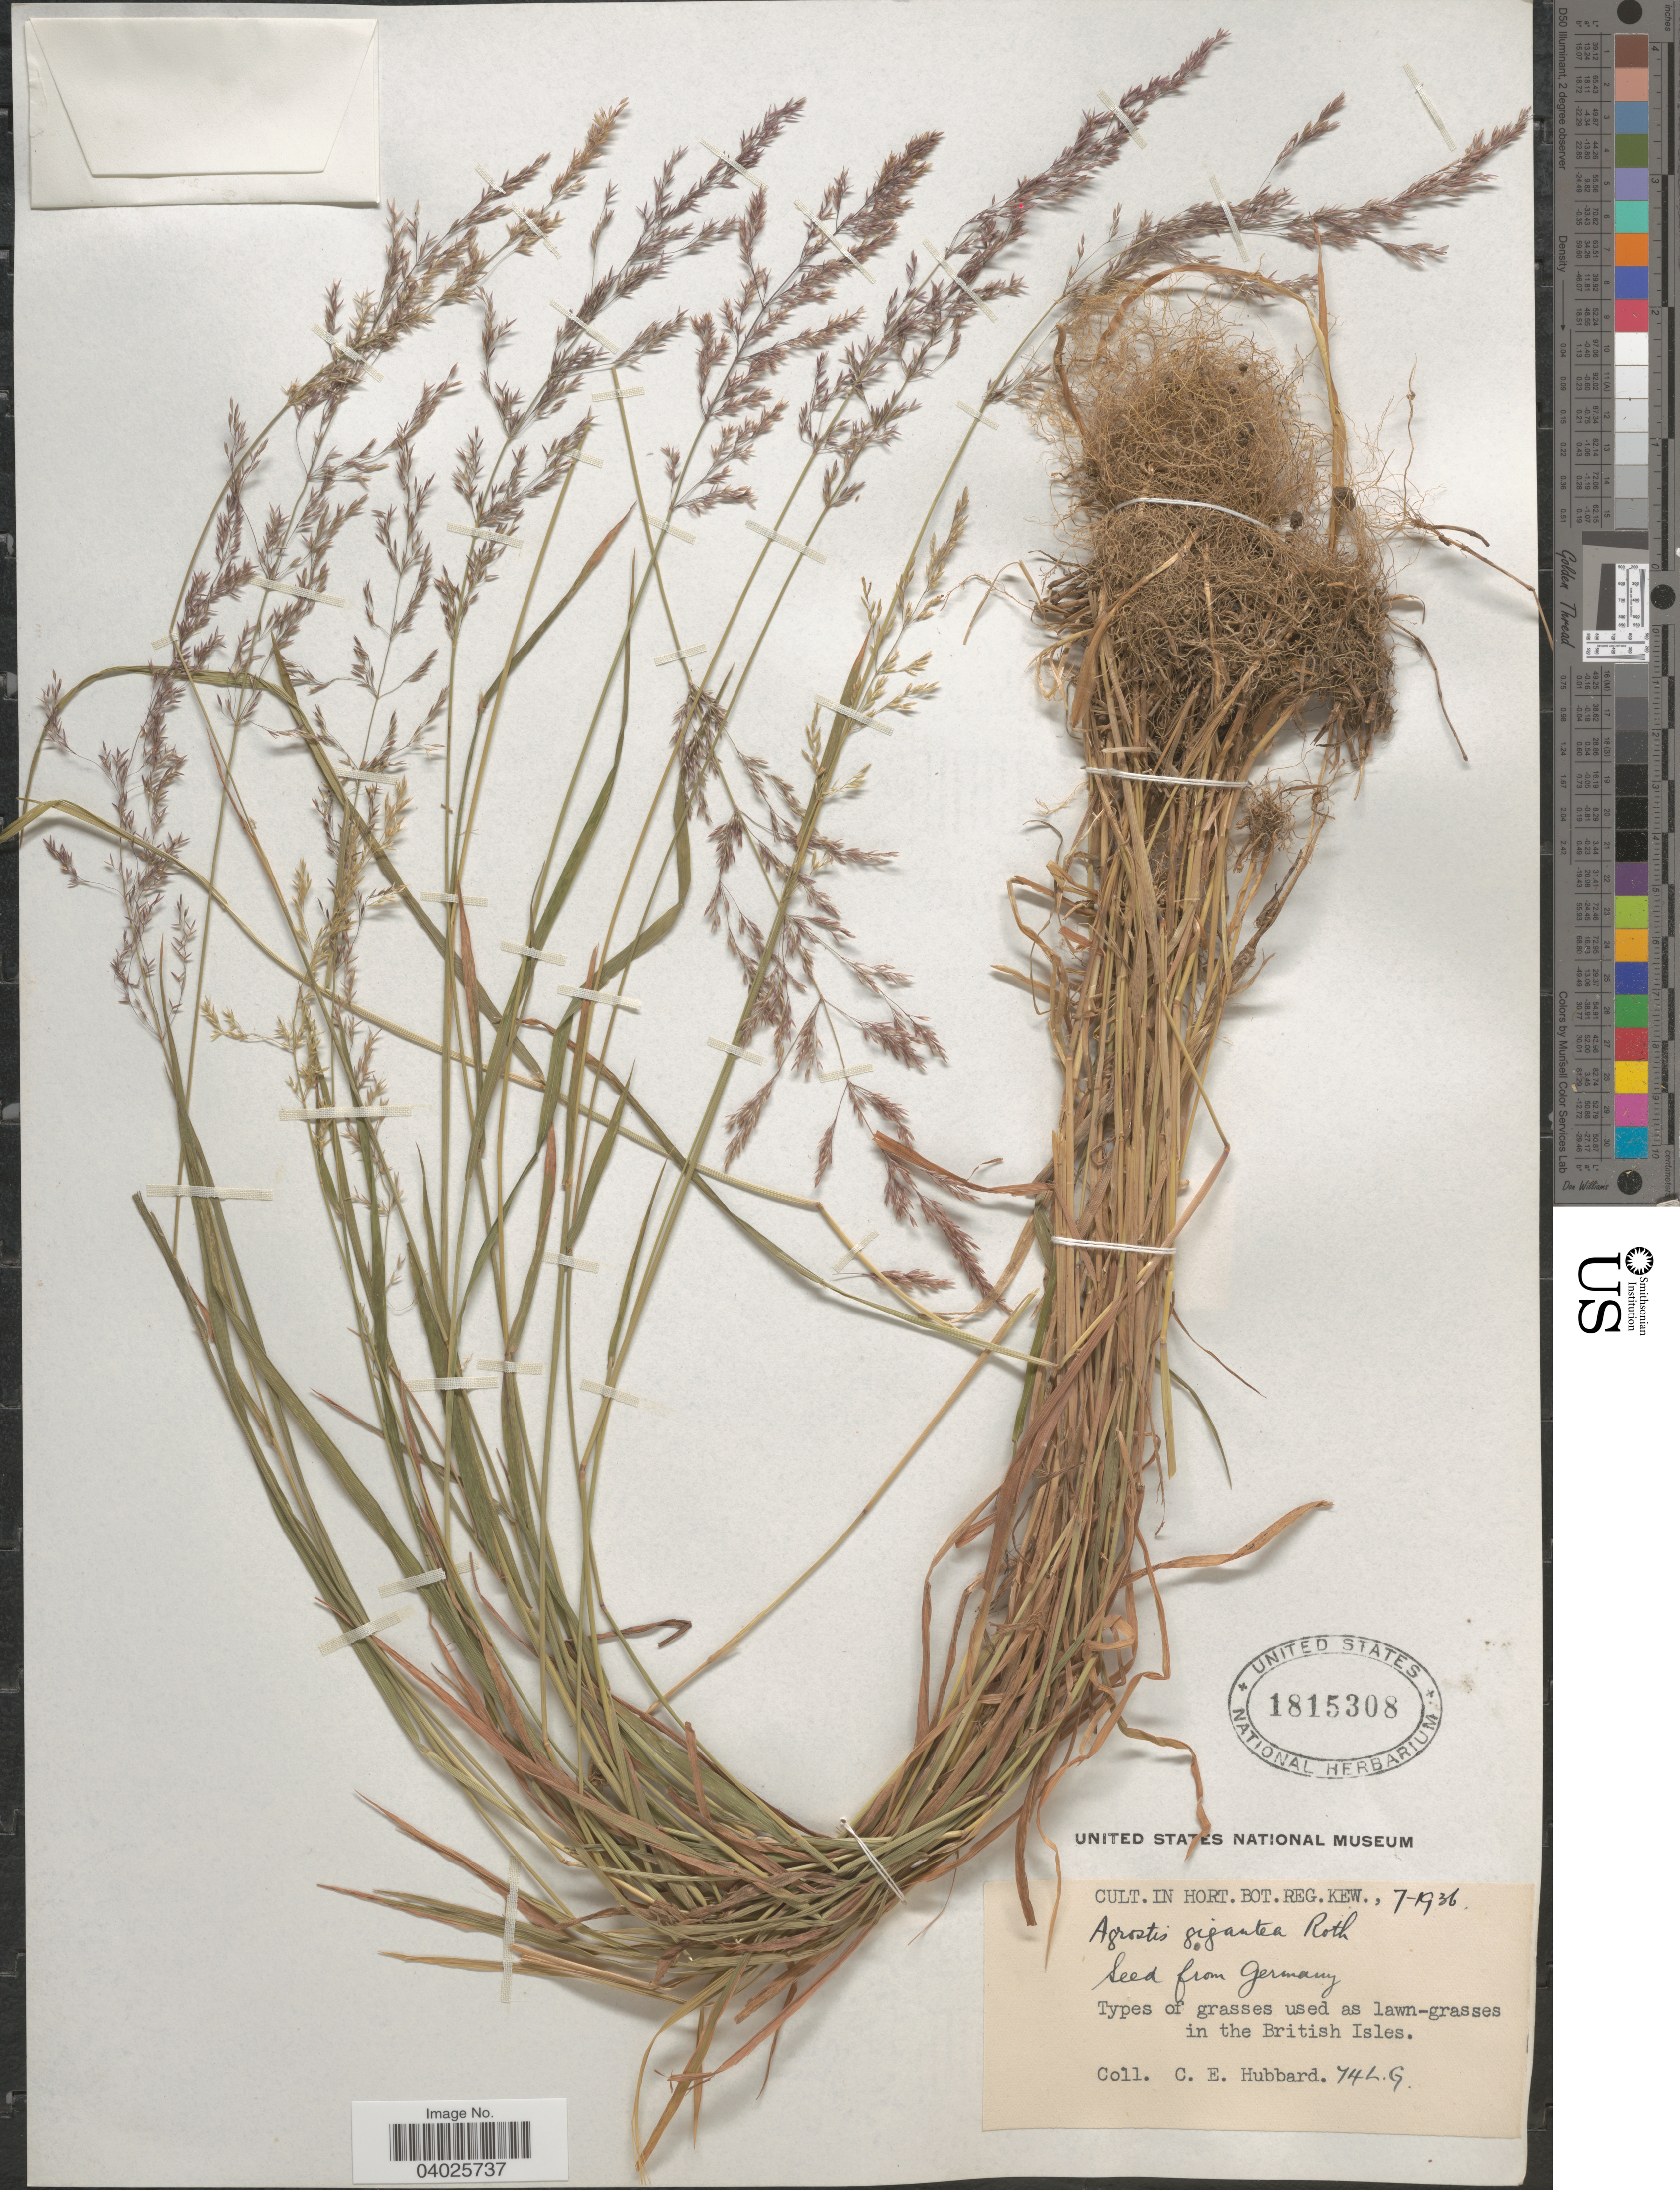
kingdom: Plantae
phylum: Tracheophyta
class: Liliopsida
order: Poales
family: Poaceae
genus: Agrostis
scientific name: Agrostis gigantea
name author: Roth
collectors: C. E. Hubbard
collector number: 74L.G.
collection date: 1936-07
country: United Kingdom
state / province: England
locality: Hort. Bot. Reg. Kew.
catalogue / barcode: US 1815308